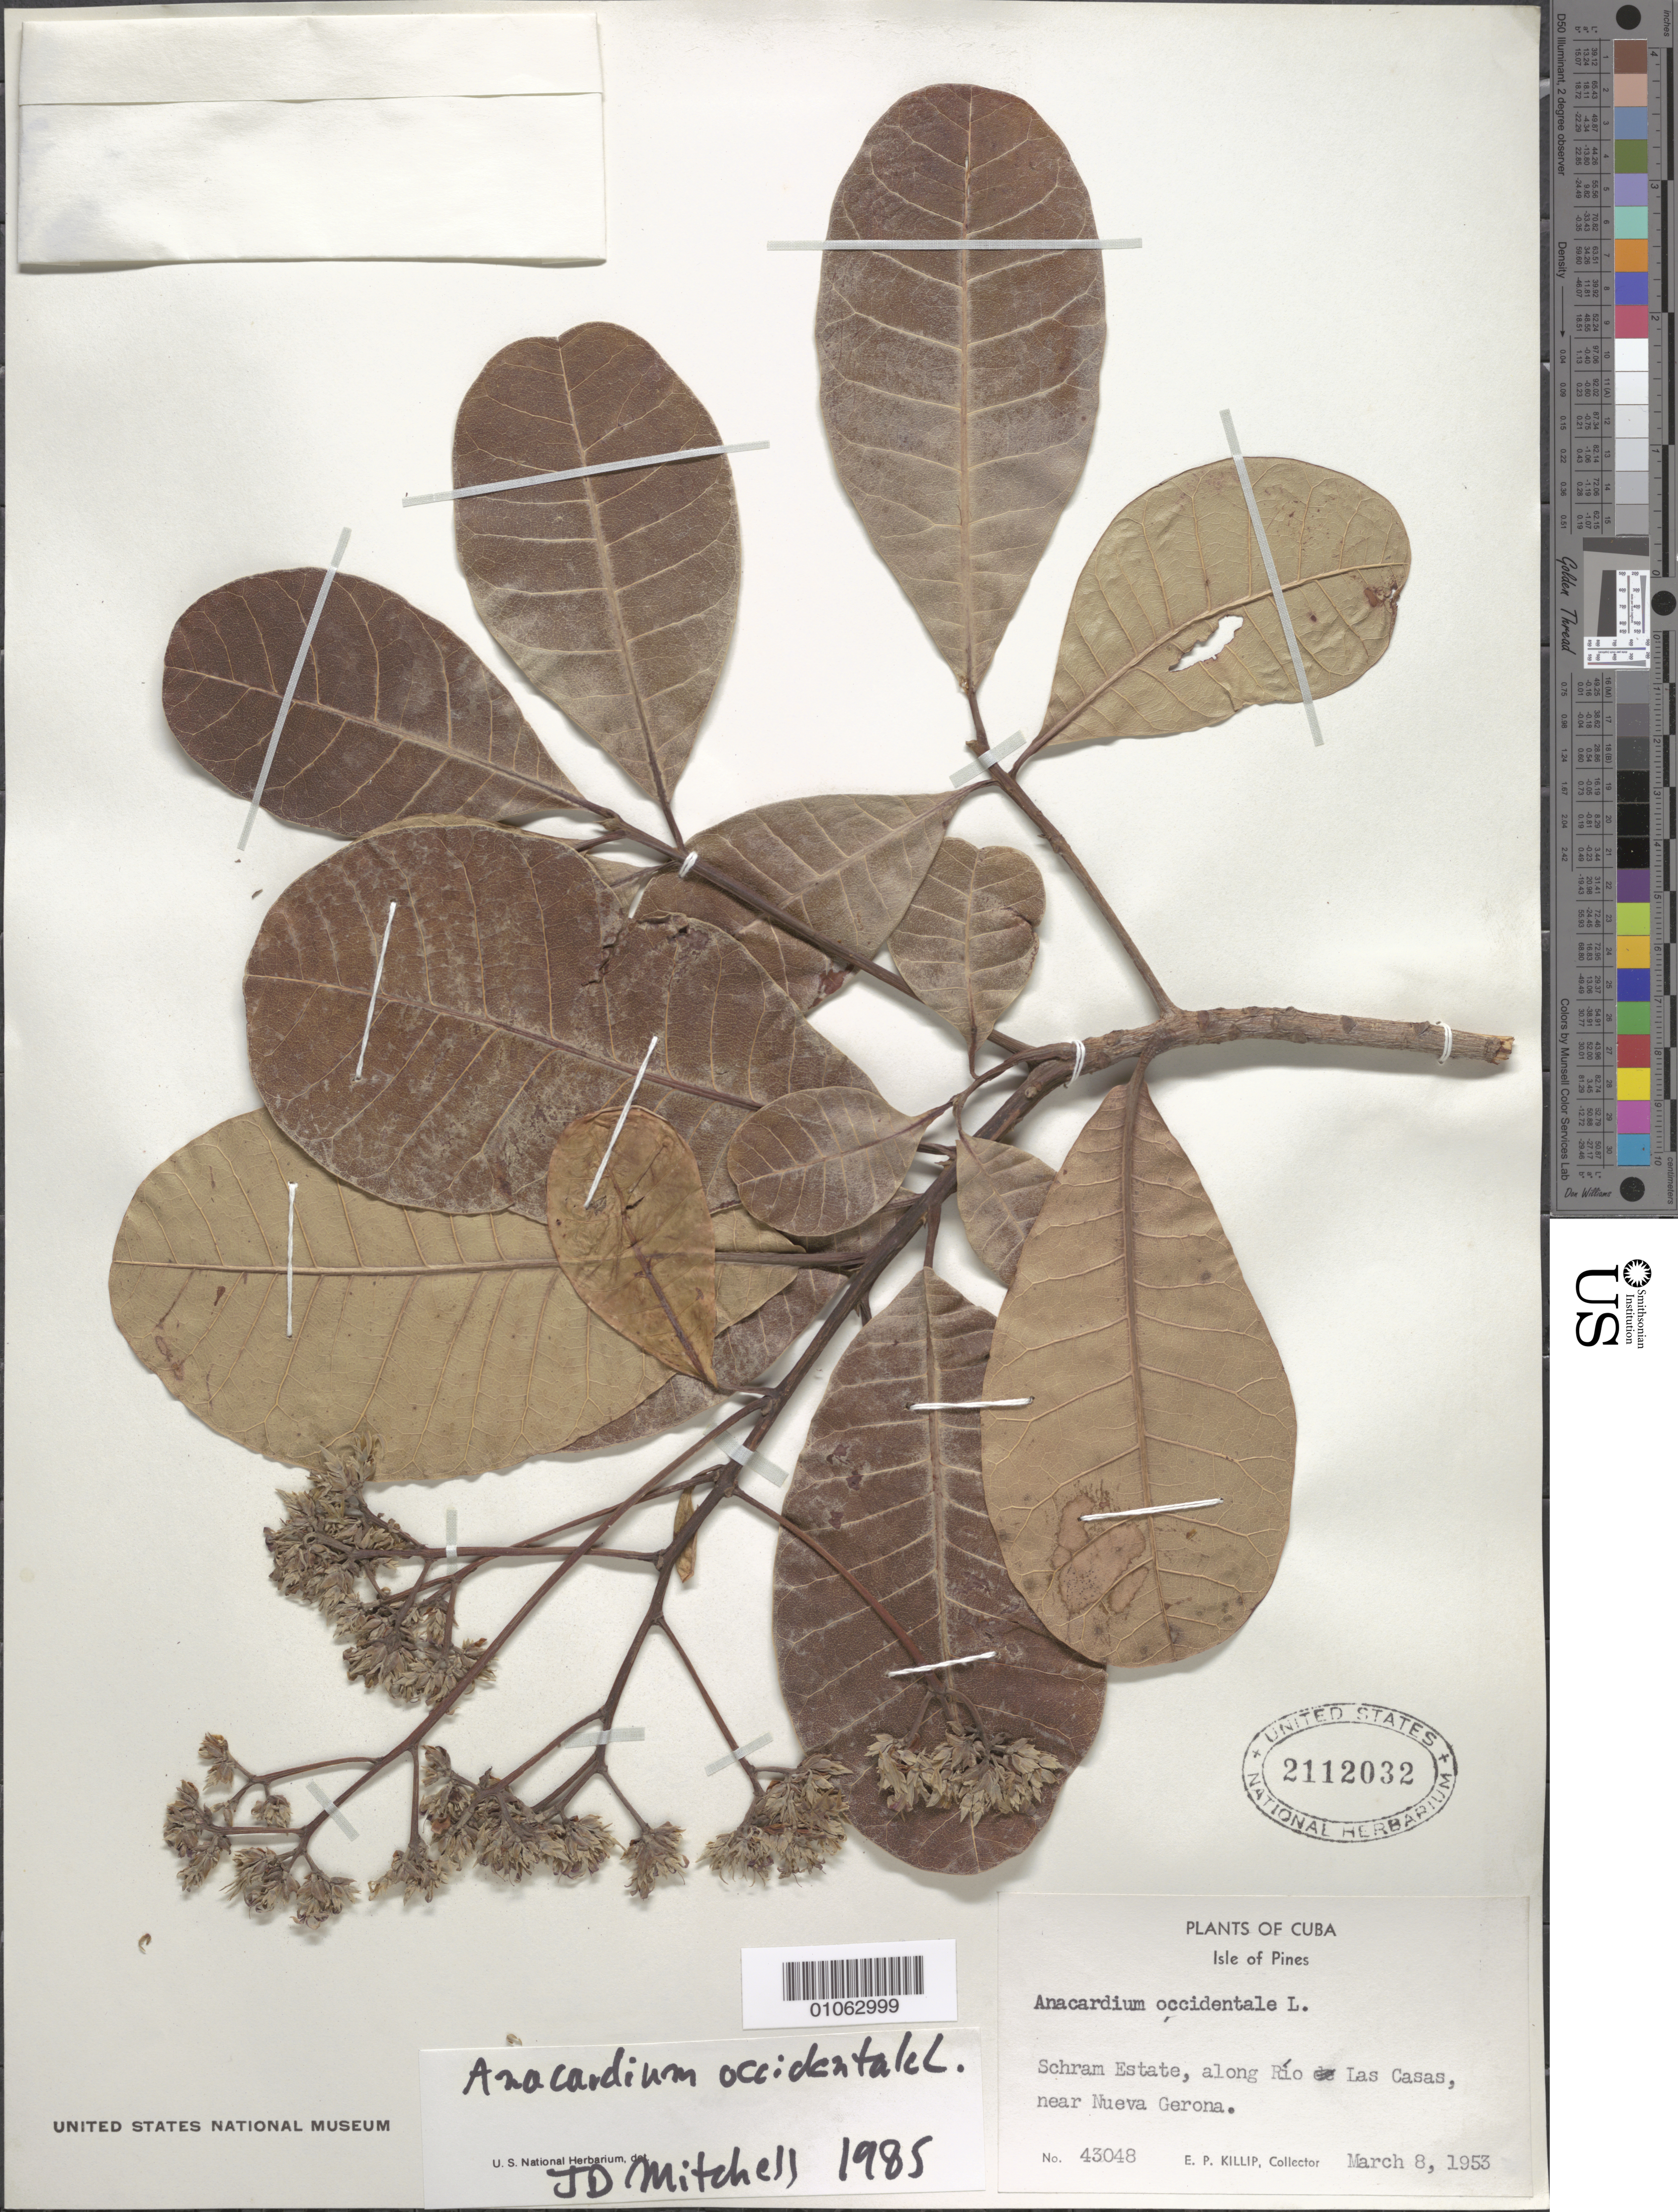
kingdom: Plantae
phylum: Tracheophyta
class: Magnoliopsida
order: Sapindales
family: Anacardiaceae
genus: Anacardium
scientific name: Anacardium occidentale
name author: L.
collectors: E. P. Killip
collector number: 43048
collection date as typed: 08 Mar 1953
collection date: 1953-03-08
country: Cuba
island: Isla de la Juventud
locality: Schram state, along Rio Las casas Near Nueva Gerona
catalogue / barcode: US 2112032